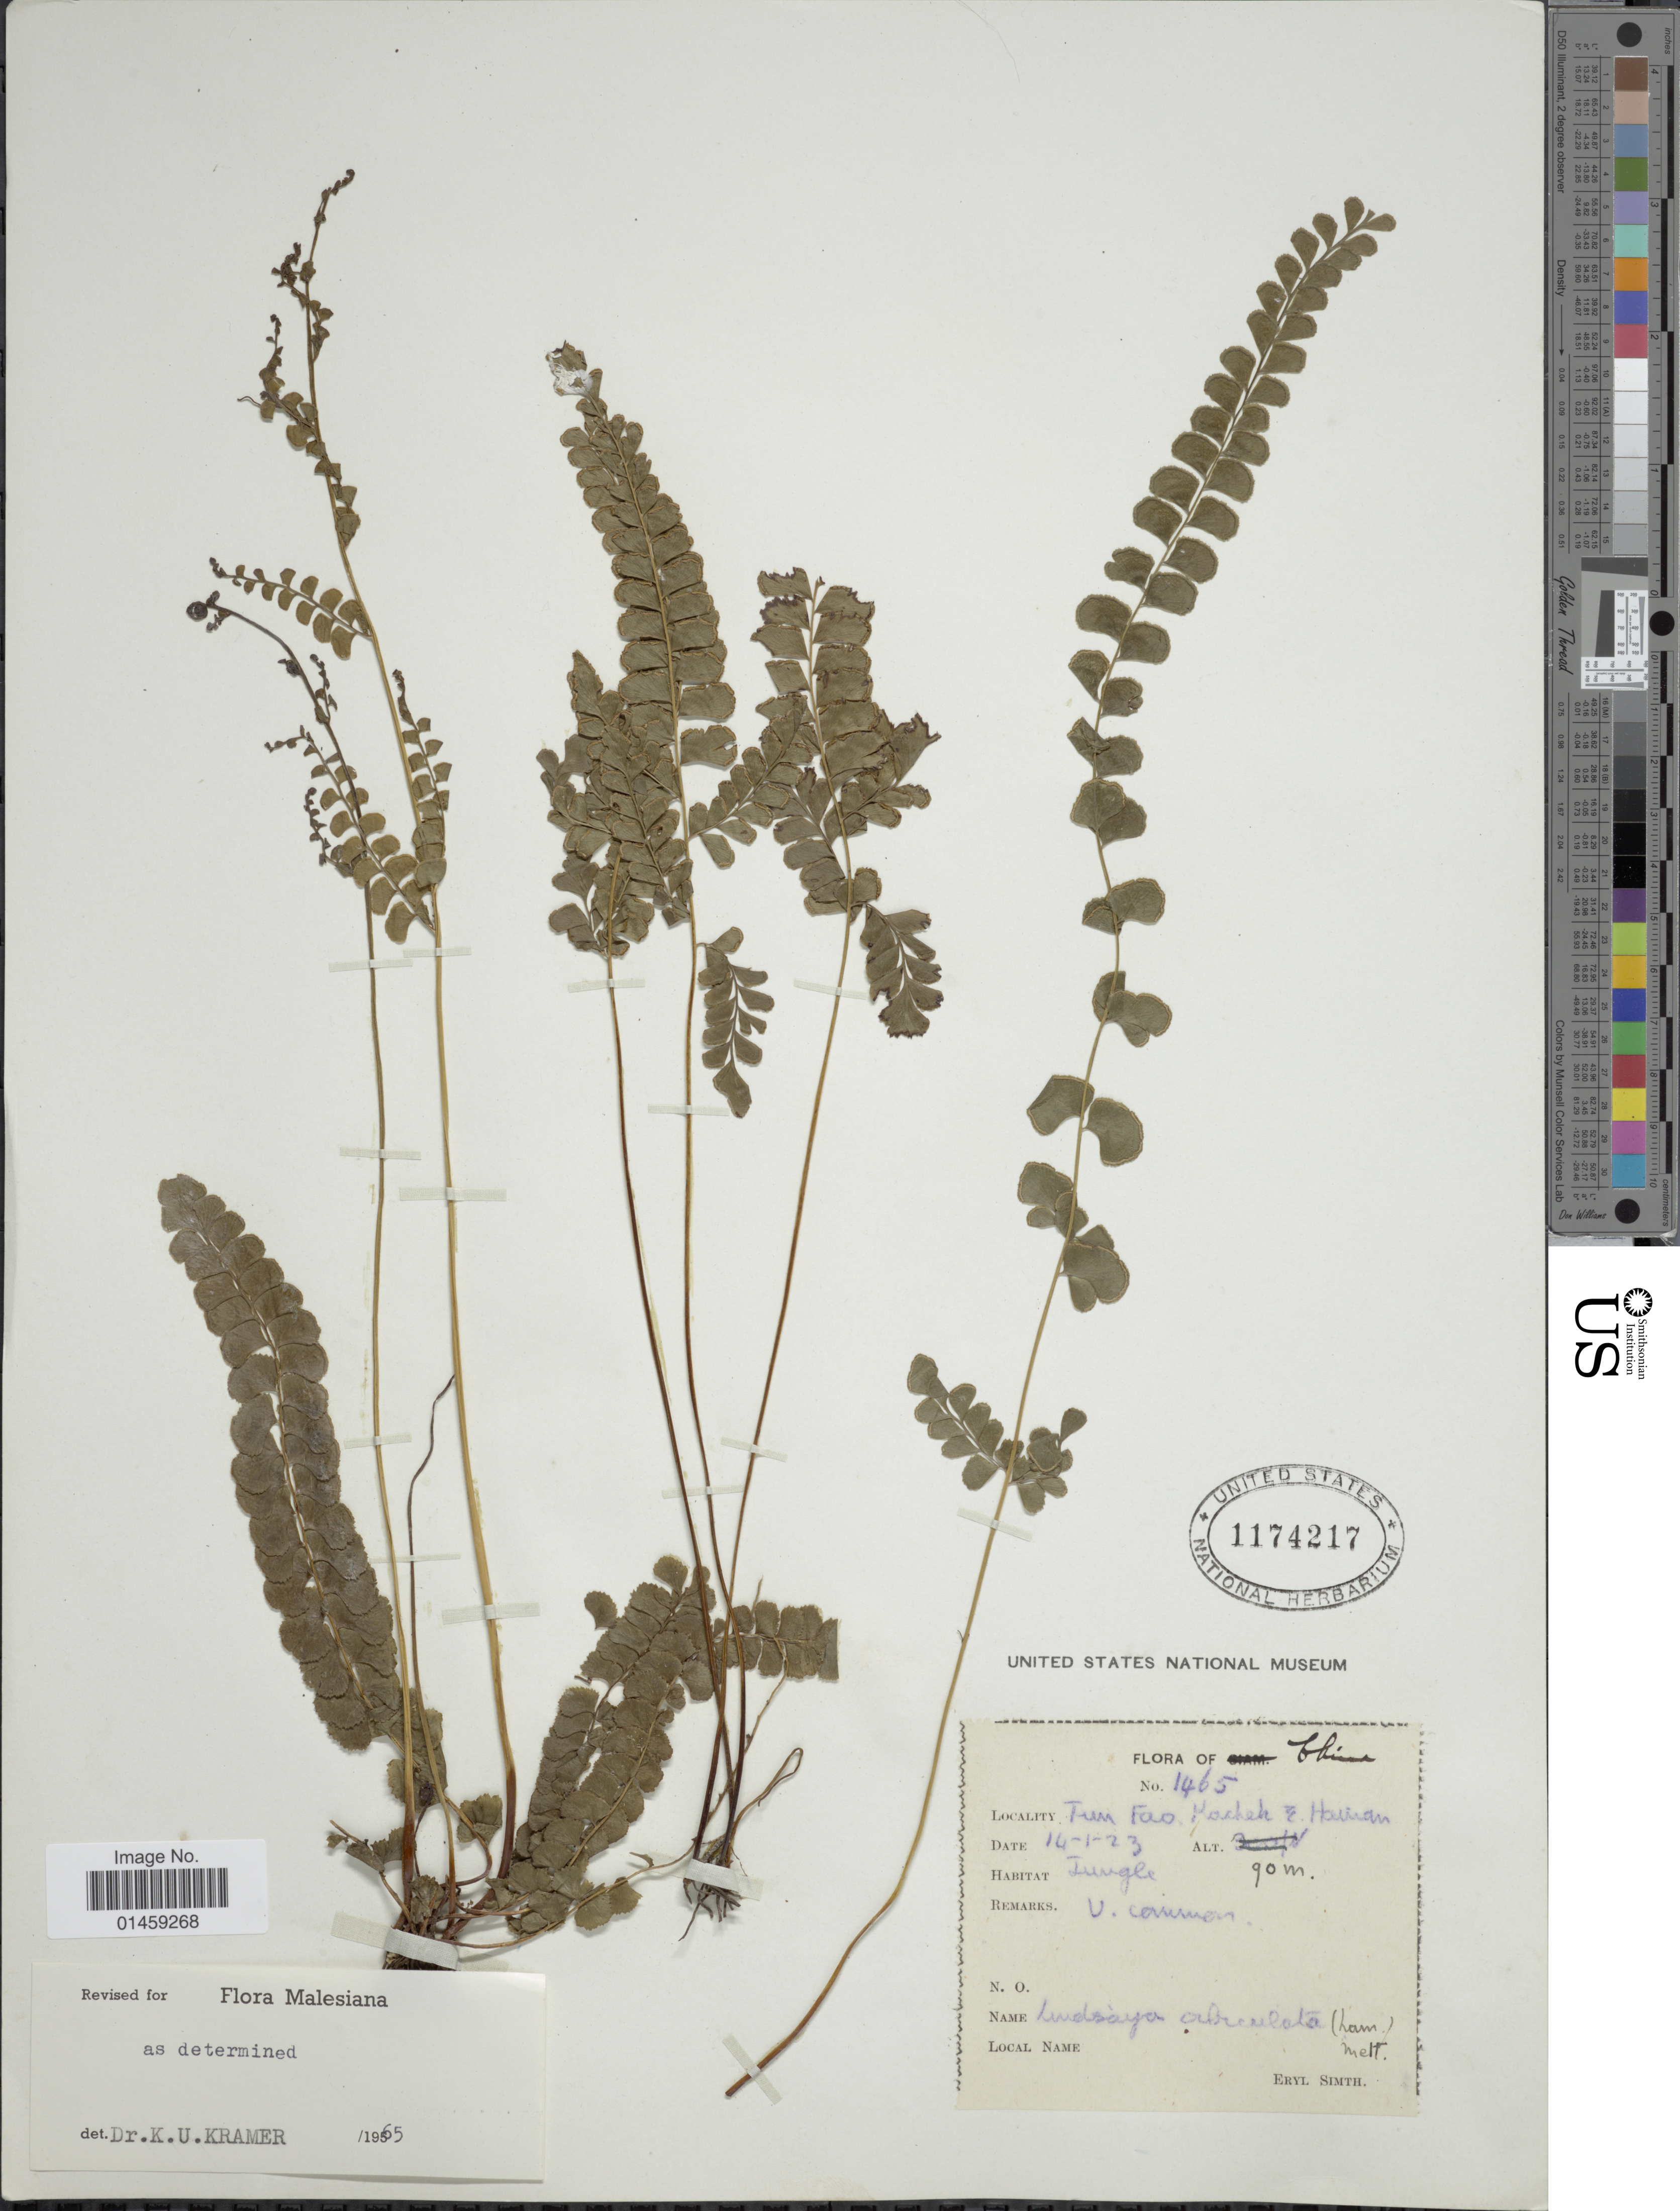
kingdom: Plantae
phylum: Tracheophyta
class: Polypodiopsida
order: Polypodiales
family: Lindsaeaceae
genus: Lindsaea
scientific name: Lindsaea orbiculata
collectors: E. Smith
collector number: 1465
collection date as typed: Transcribed d/m/y: 14/1/23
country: China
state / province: Hainan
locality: Tun Fao. Machek E. Hainan.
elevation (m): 90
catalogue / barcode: US 1174217